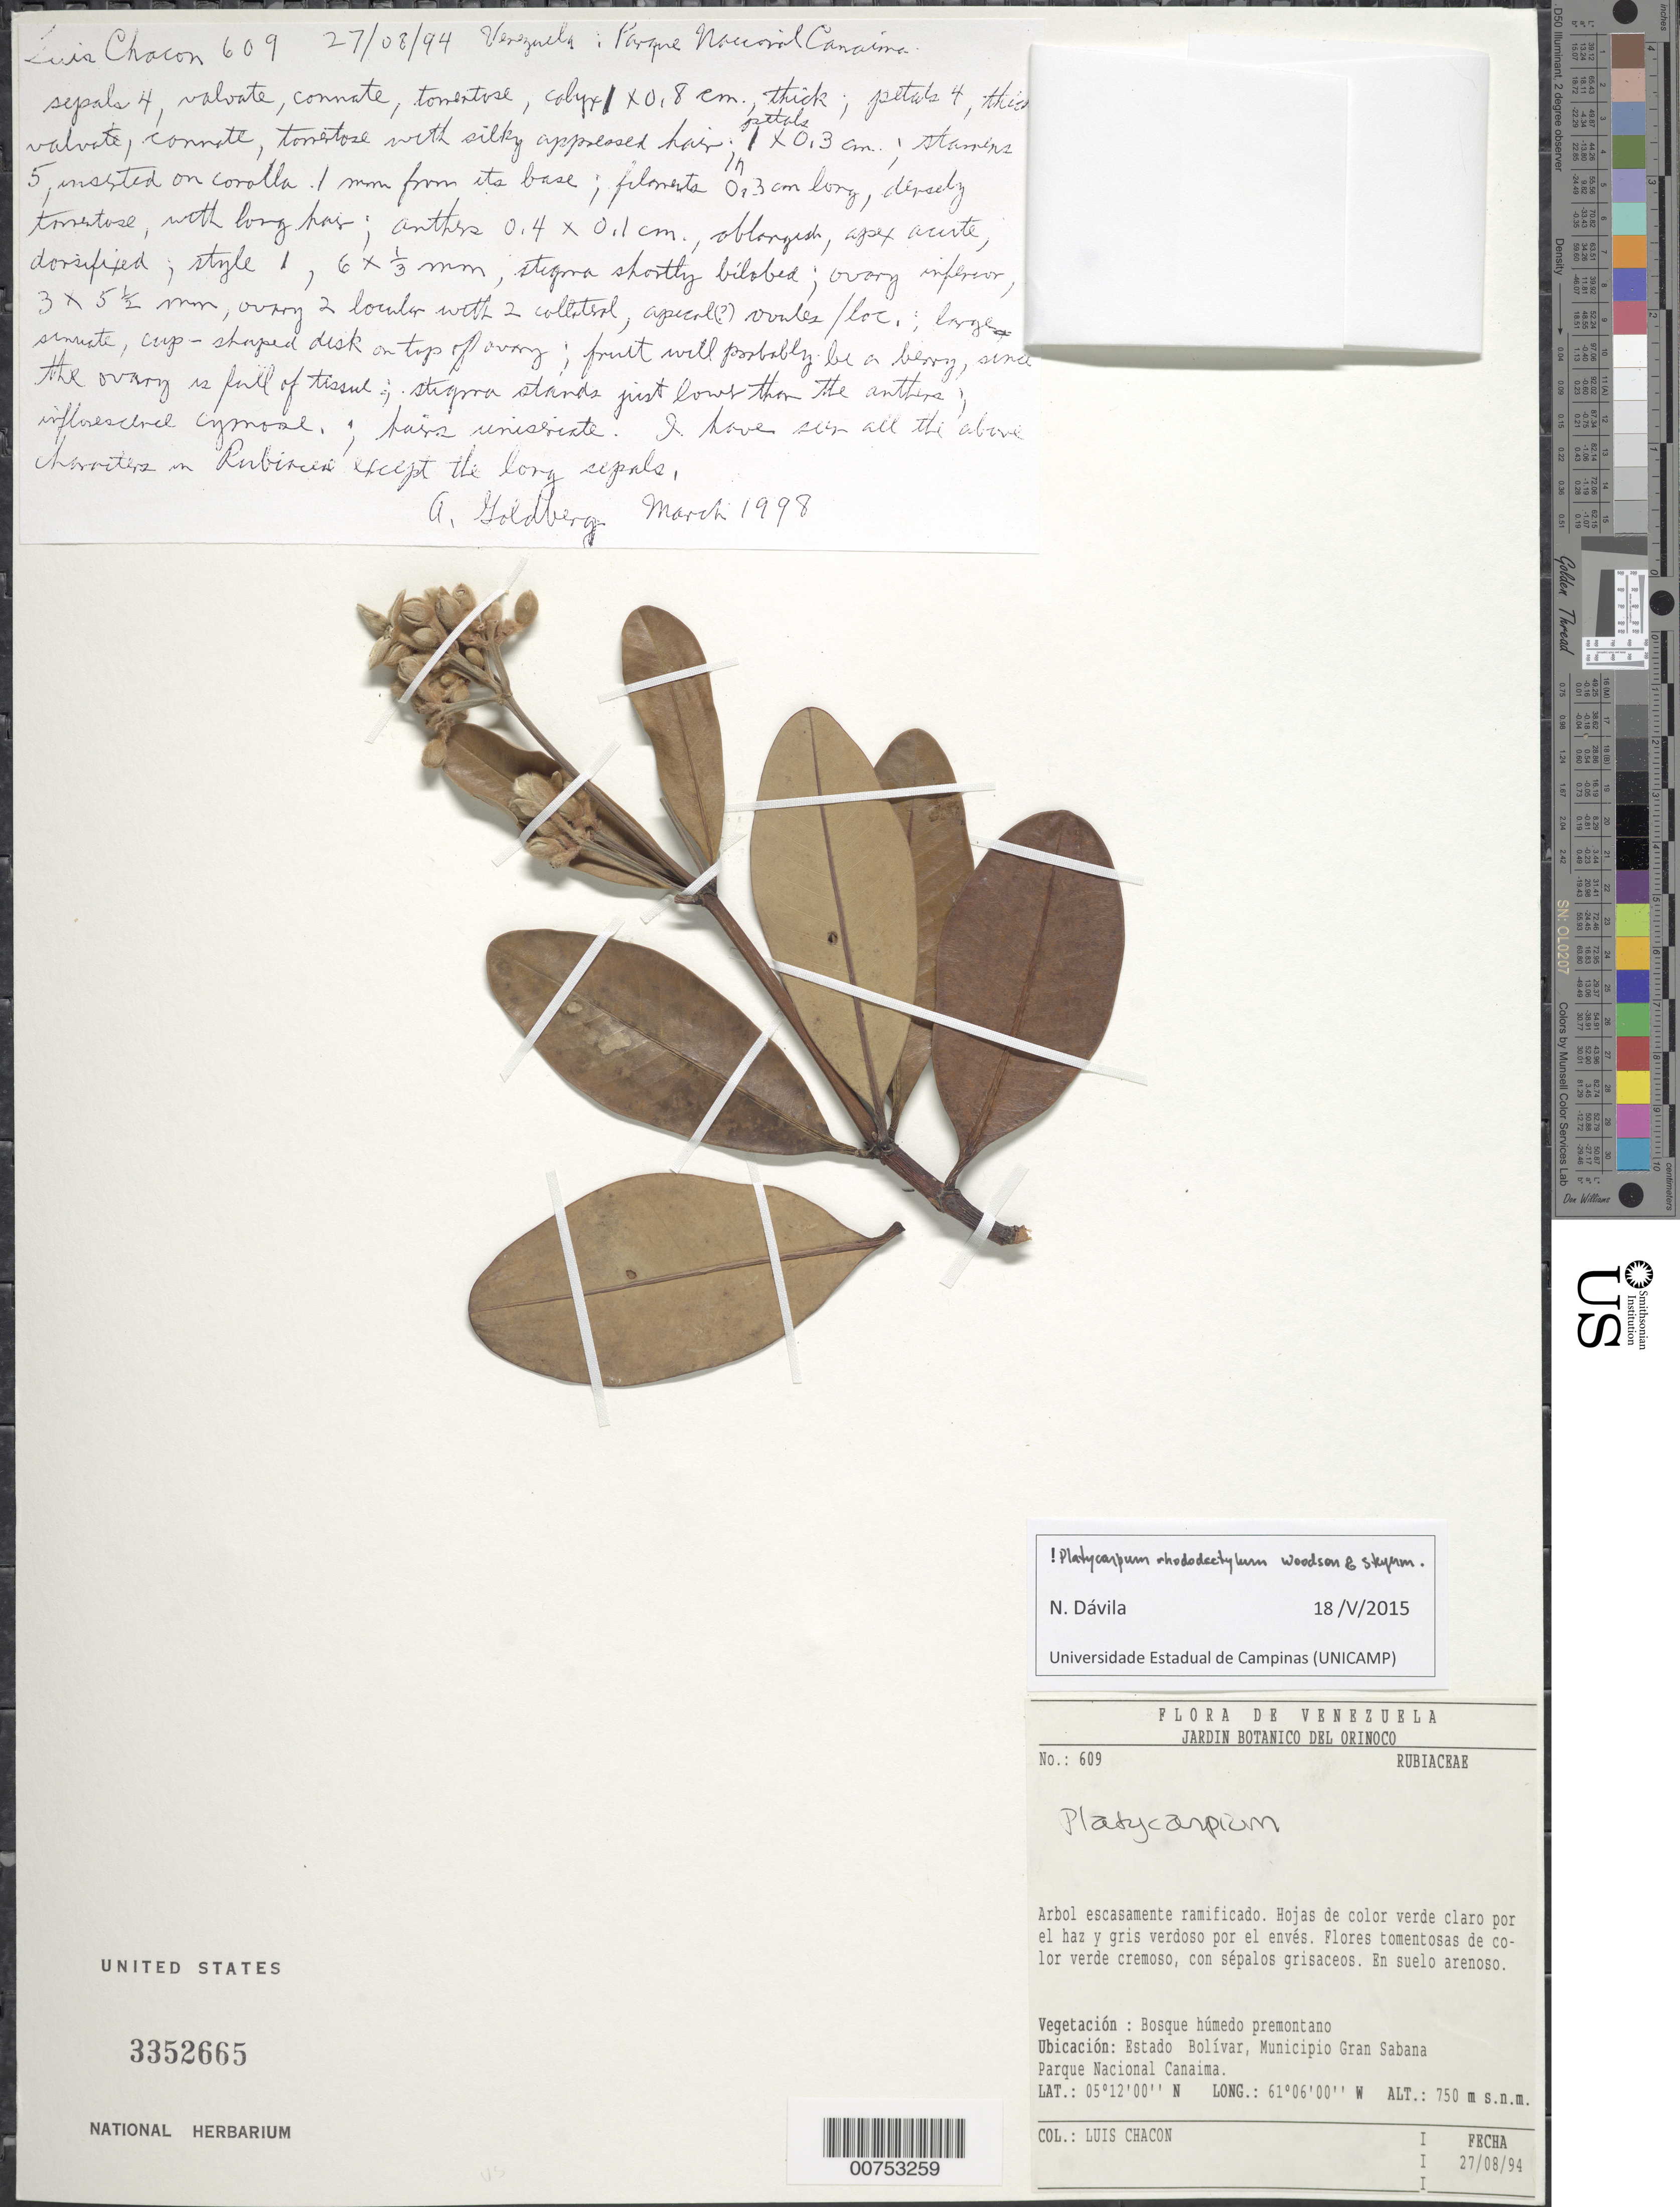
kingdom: Plantae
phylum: Tracheophyta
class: Magnoliopsida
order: Gentianales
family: Rubiaceae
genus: Platycarpum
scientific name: Platycarpum rhododactylum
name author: Woodson & Steyerm.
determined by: Davila, N.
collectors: L. Chacon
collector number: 609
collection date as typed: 27-Aug-94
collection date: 1994-08-27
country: Venezuela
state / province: Bolívar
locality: Mun. Gran Sabana, Parque Nacional Canaima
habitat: Bosque humedo premontano; en suelos arenoso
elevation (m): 750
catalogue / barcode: US 3352665